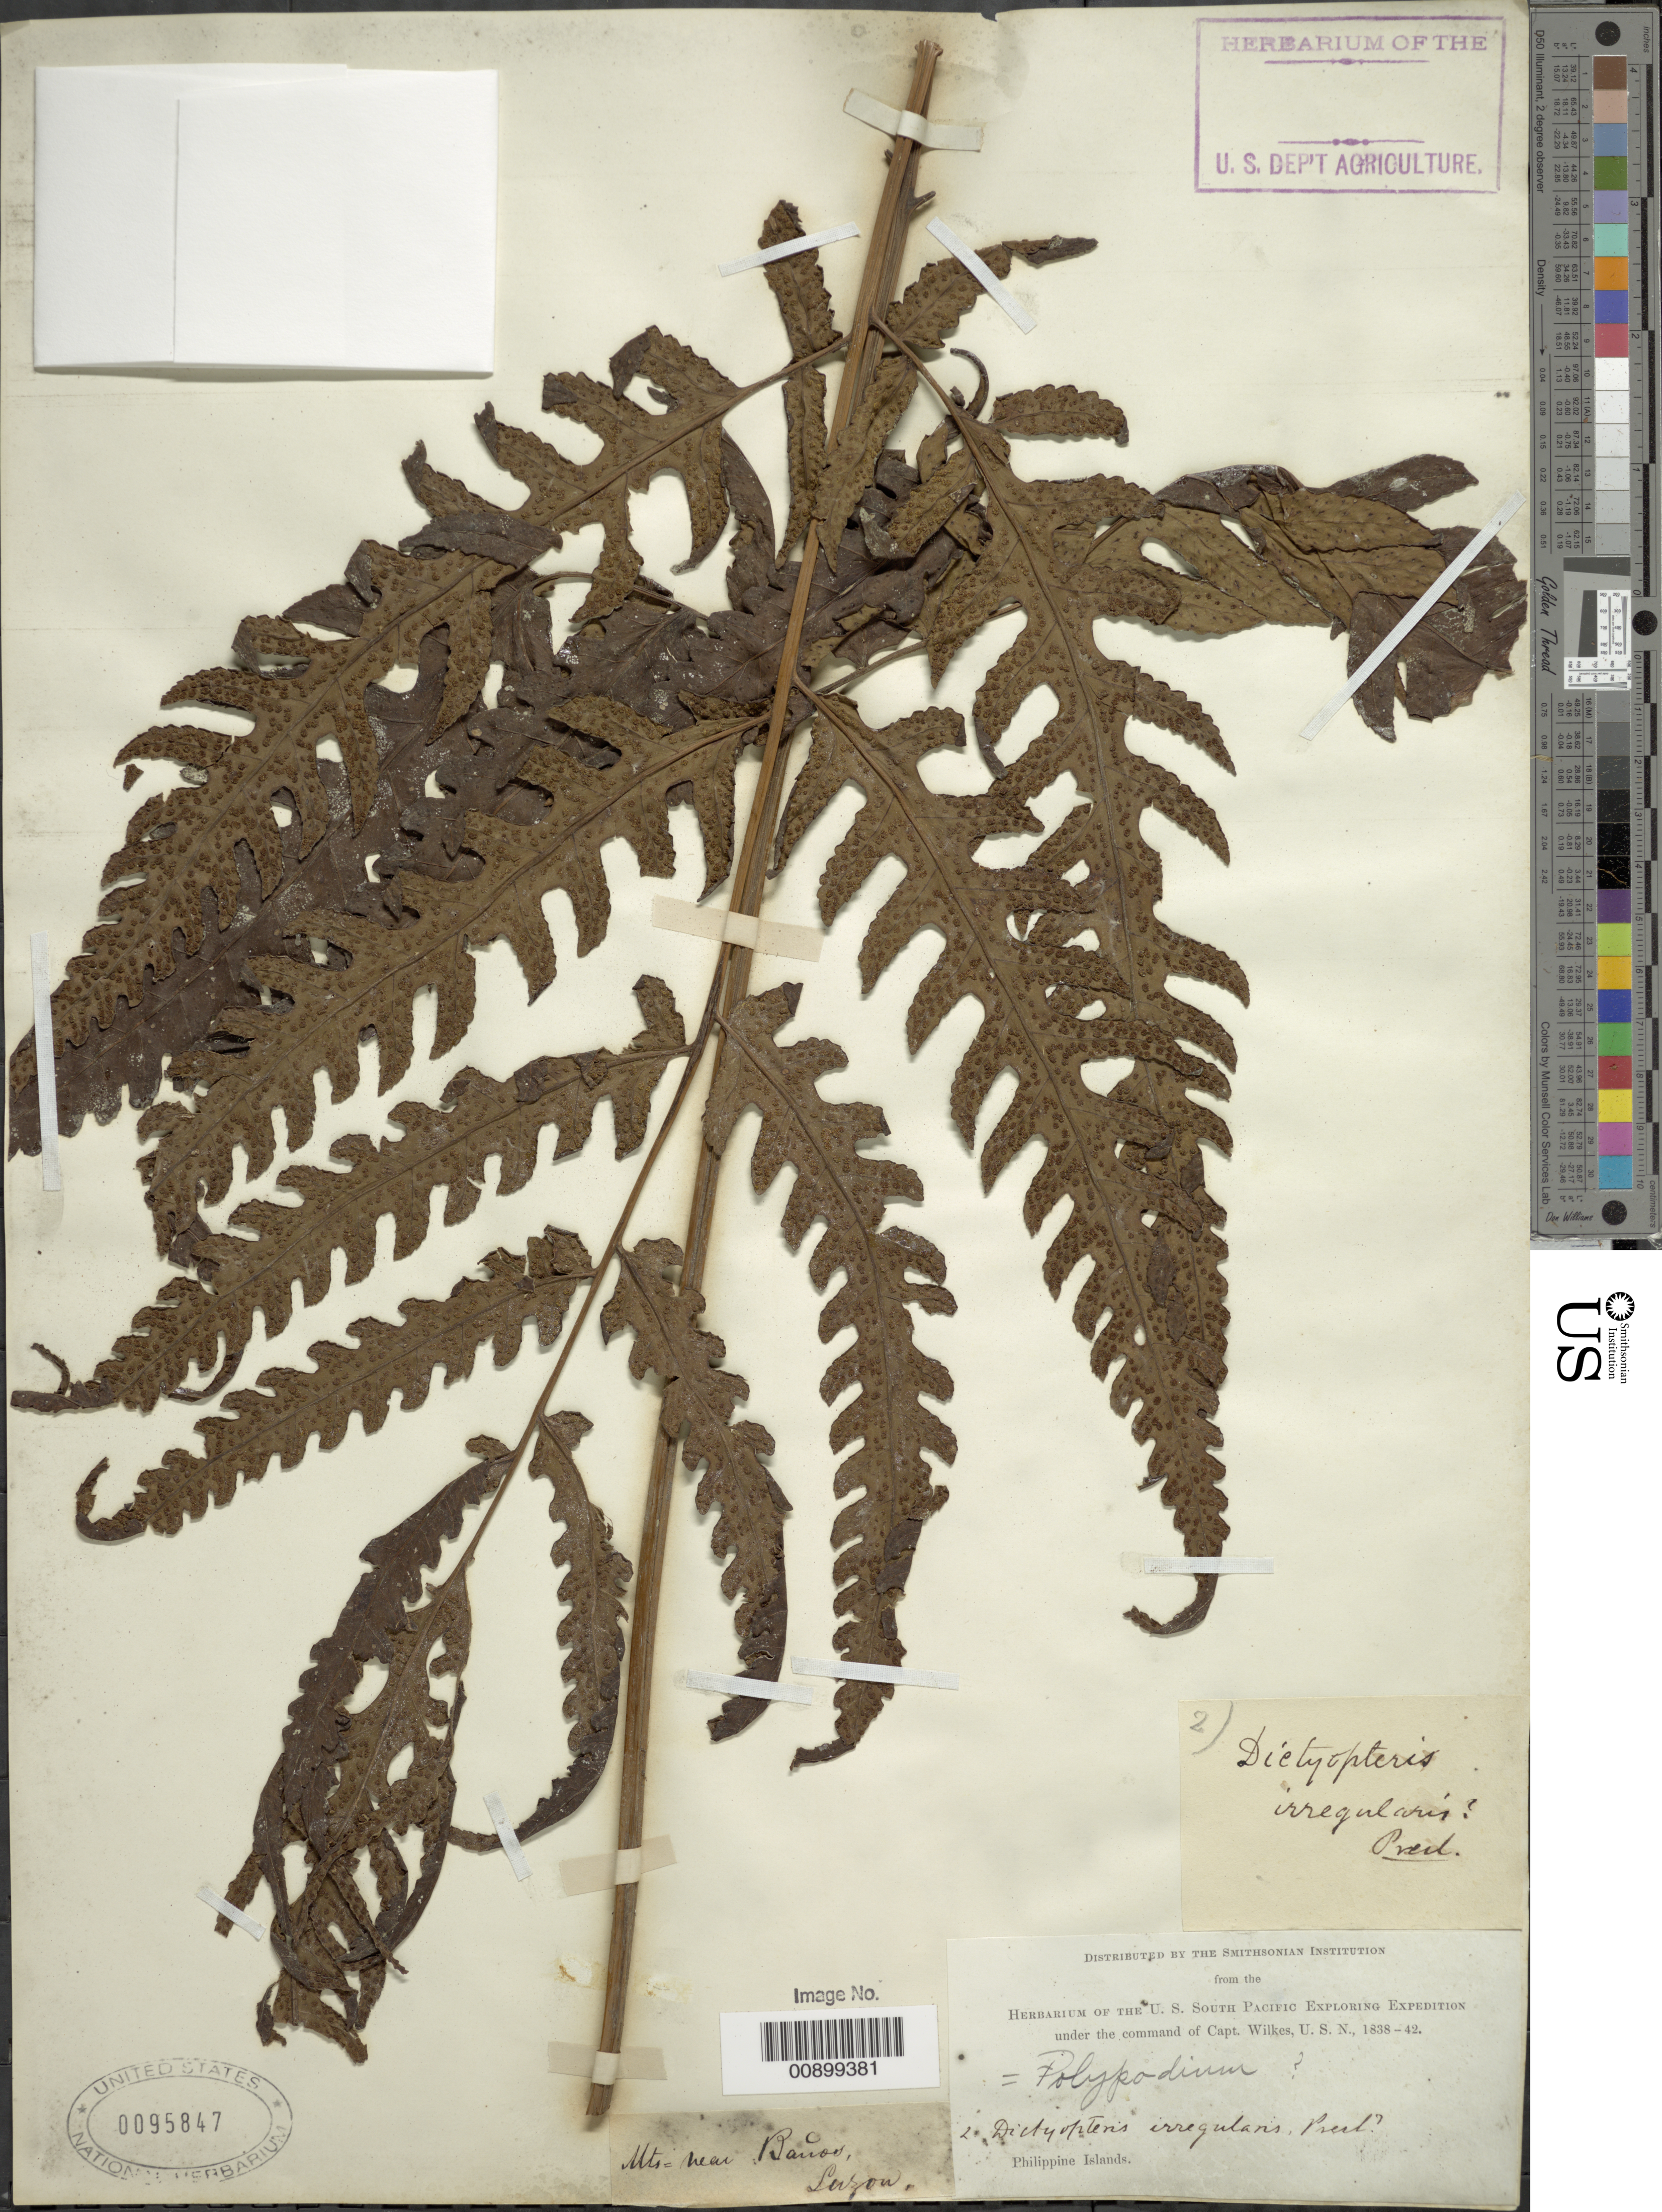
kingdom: Plantae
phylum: Tracheophyta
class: Polypodiopsida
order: Polypodiales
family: Dryopteridaceae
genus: Pleocnemia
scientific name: Pleocnemia irregularis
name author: (C. Presl) Holttum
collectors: Wilkes Explor. Exped.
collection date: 1838/1842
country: Philippines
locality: Philippine Islands.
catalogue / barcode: US 95847